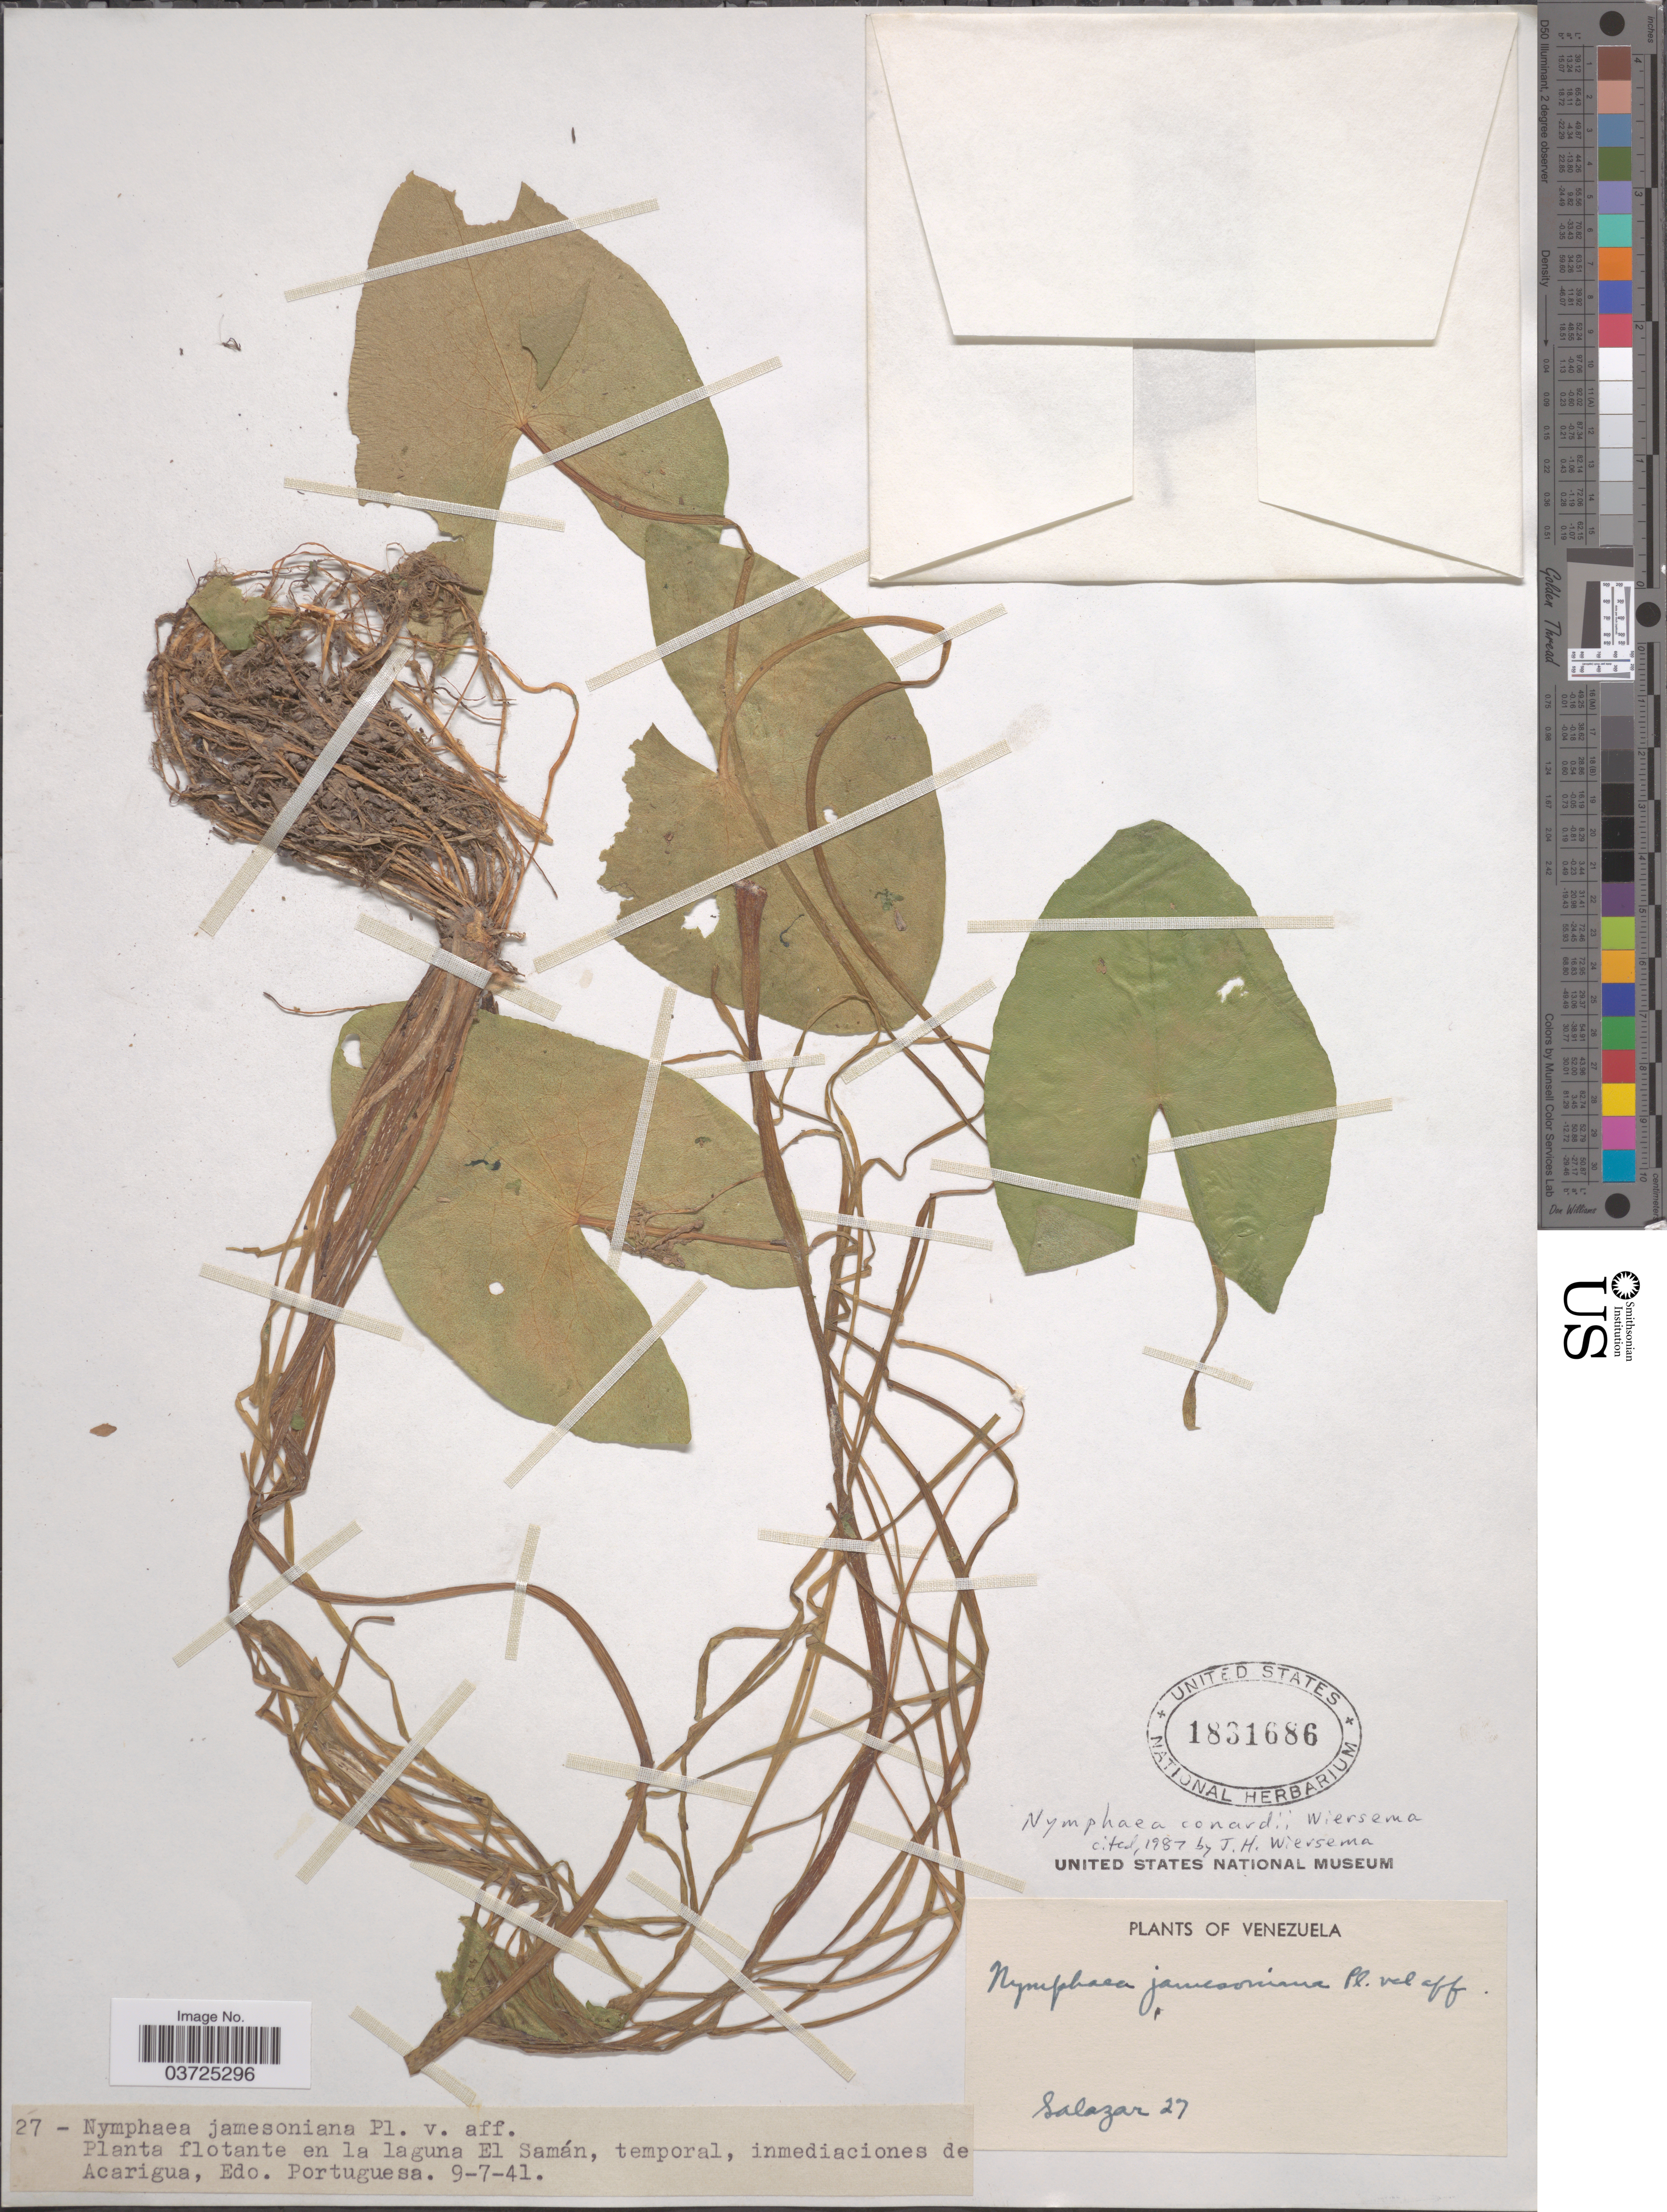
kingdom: Plantae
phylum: Tracheophyta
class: Magnoliopsida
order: Nymphaeales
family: Nymphaeaceae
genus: Nymphaea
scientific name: Nymphaea conardii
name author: Wiersema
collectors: -. Salazar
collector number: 27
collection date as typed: Transcribed d/m/y: 9/7/41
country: Venezuela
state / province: Portuguesa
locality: Inmediaciones de Acarigua.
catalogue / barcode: US 1831686